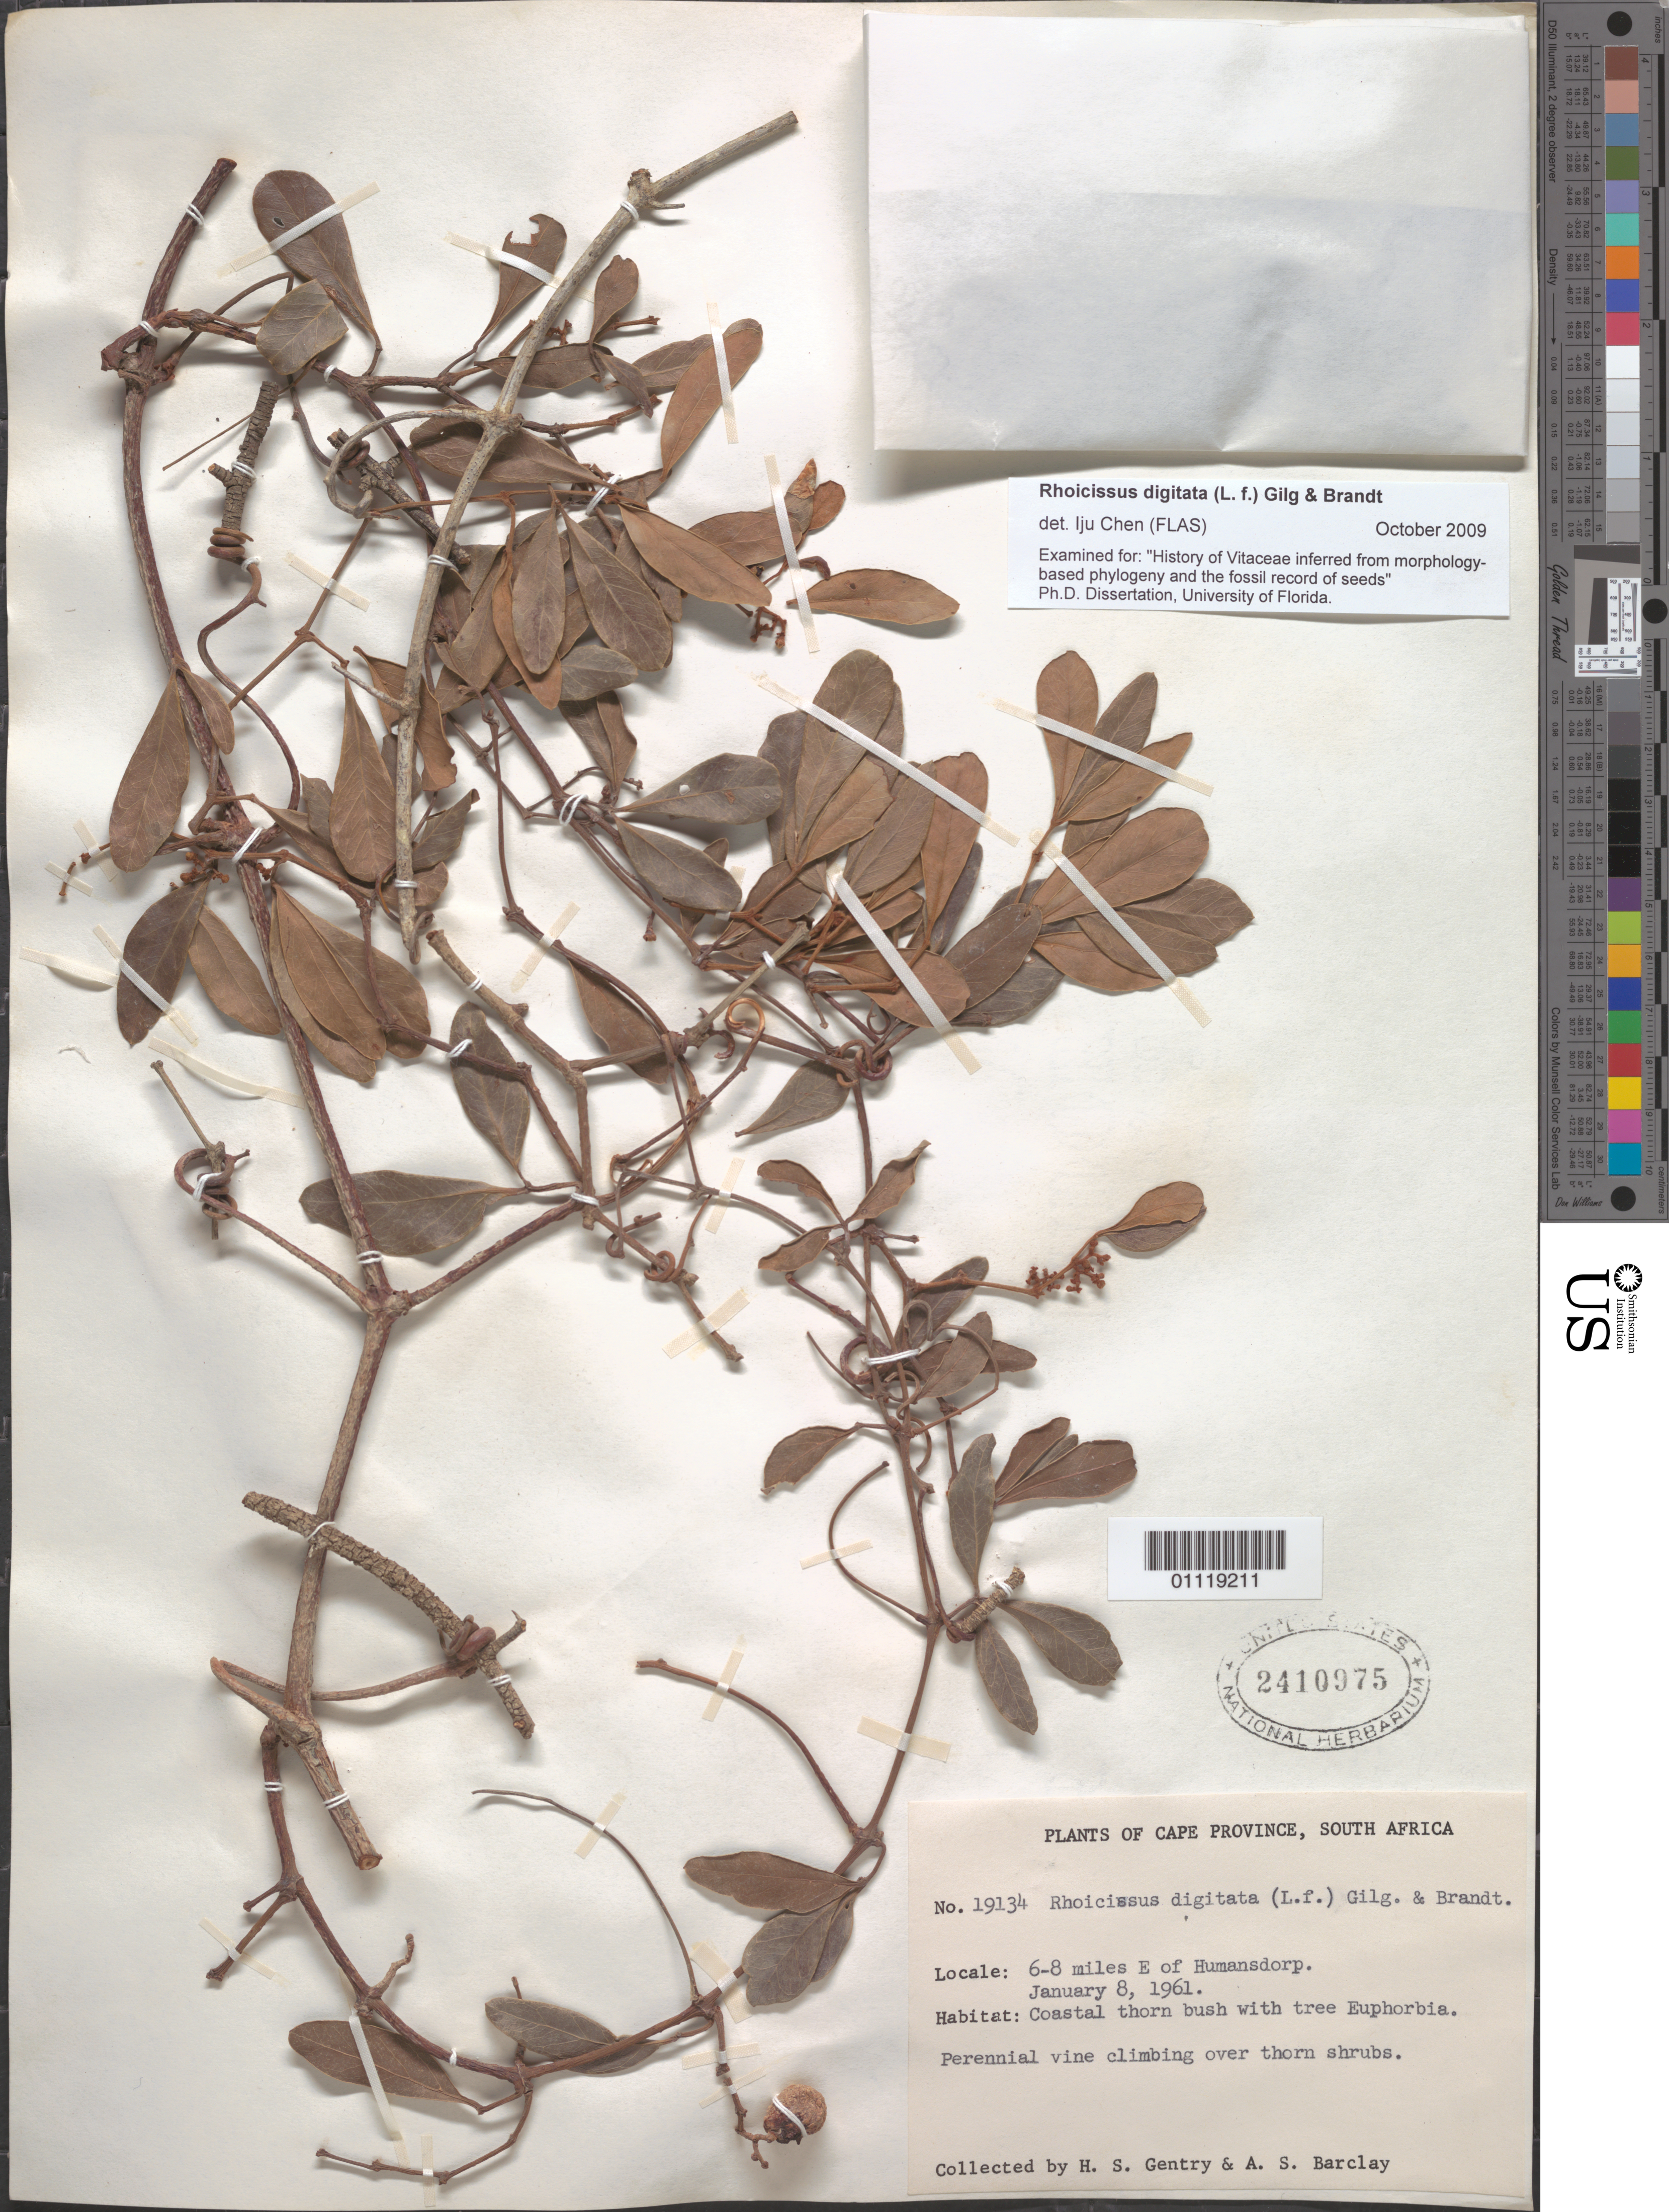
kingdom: Plantae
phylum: Tracheophyta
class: Magnoliopsida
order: Vitales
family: Vitaceae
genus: Rhoicissus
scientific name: Rhoicissus digitata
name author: Gilg & M. Brandt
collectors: H. S. Gentry & A. S. Barclay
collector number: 19134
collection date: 1961-01-08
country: South Africa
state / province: Eastern Cape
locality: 6 - 8 mi E of Humansdorp.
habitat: Coastal thorn bush with tree Euphorbia. Perennial vine climbing over thorn shrubs.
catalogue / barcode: US 2410975